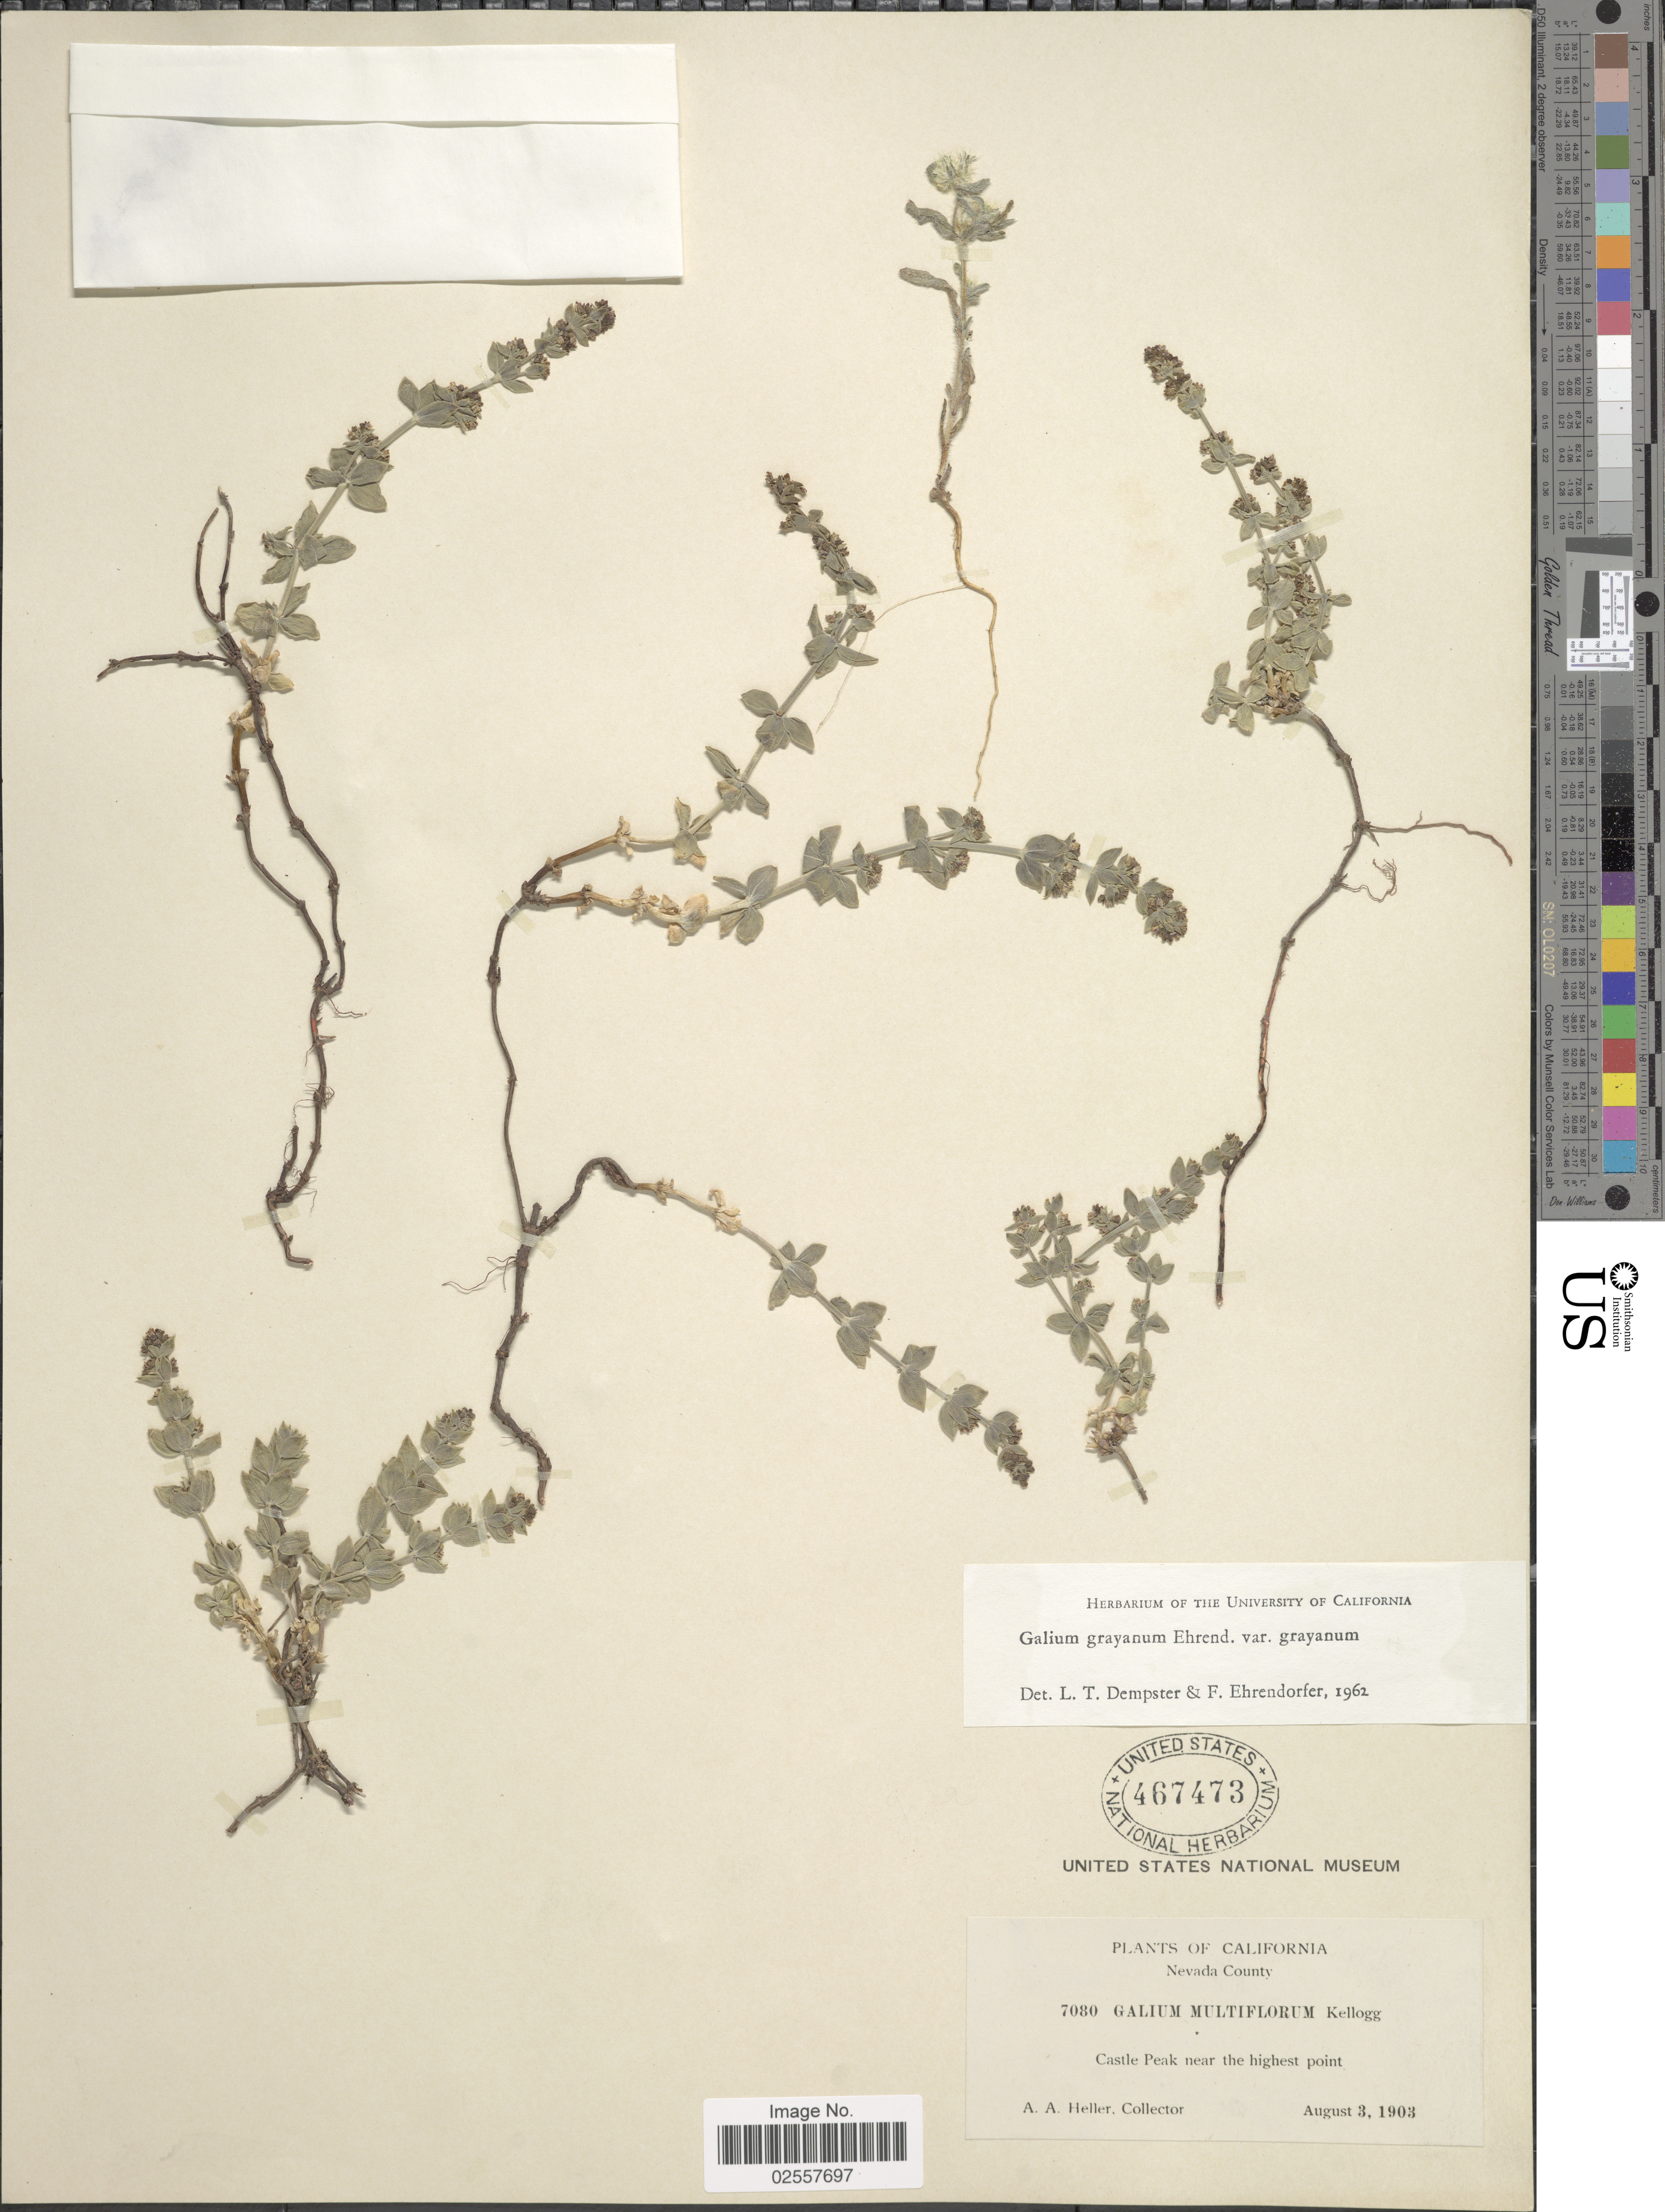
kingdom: Plantae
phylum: Tracheophyta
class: Magnoliopsida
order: Gentianales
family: Rubiaceae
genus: Galium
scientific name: Galium grayanum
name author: Ehrend.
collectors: A. A. Heller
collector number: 7080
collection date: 1903-08-03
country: United States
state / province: California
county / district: Nevada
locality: Nevada County. Castle Peak near the highest point.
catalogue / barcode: US 467473